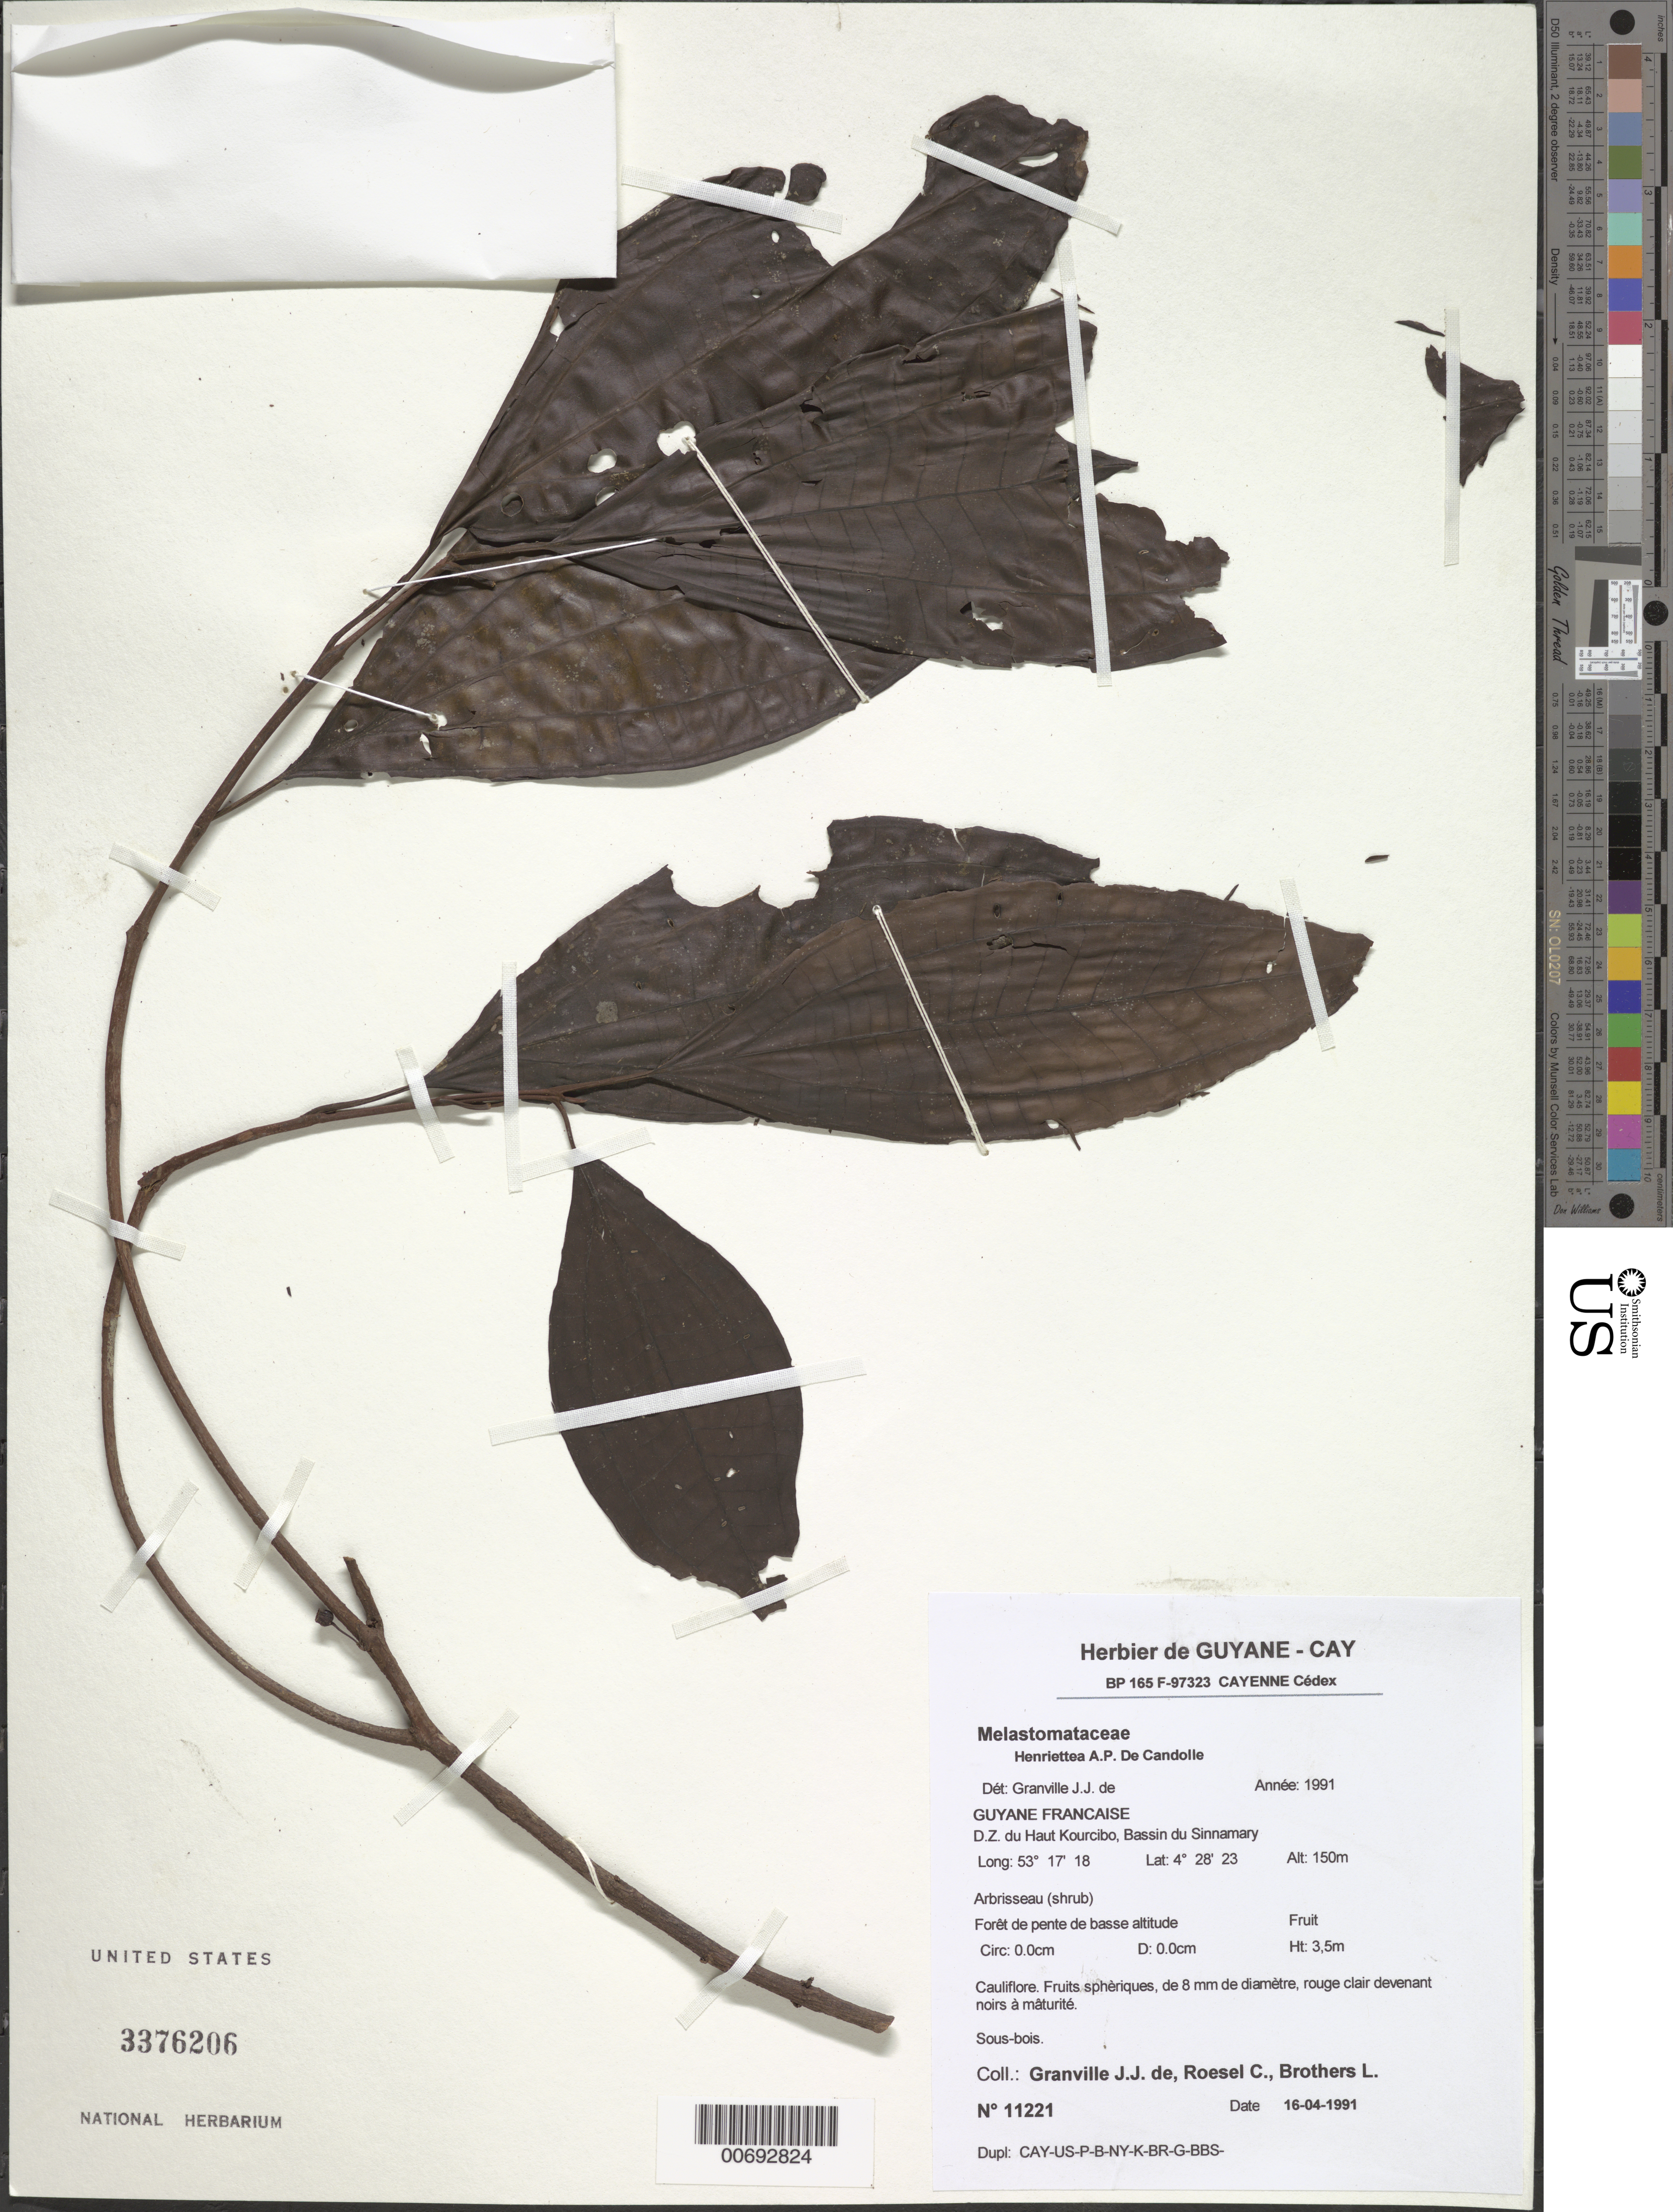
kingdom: Plantae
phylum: Tracheophyta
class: Magnoliopsida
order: Myrtales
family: Melastomataceae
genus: Henriettea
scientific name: Henriettea sp.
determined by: Granville, J. J. de, (CAY), Institut de Recherche pour le Developpement (IRD) (FRENCH GUIANA)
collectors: J.-J. de Granville, C. S. Roesel & L. Brothers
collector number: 11221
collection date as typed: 16-Apr-91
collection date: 1991-04-16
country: French Guiana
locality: D.Z. du Haut-Kourcibo, Bassin du Sinnamary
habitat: Forête de pente de basse altitude. Sous-bois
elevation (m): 150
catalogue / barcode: US 3376206